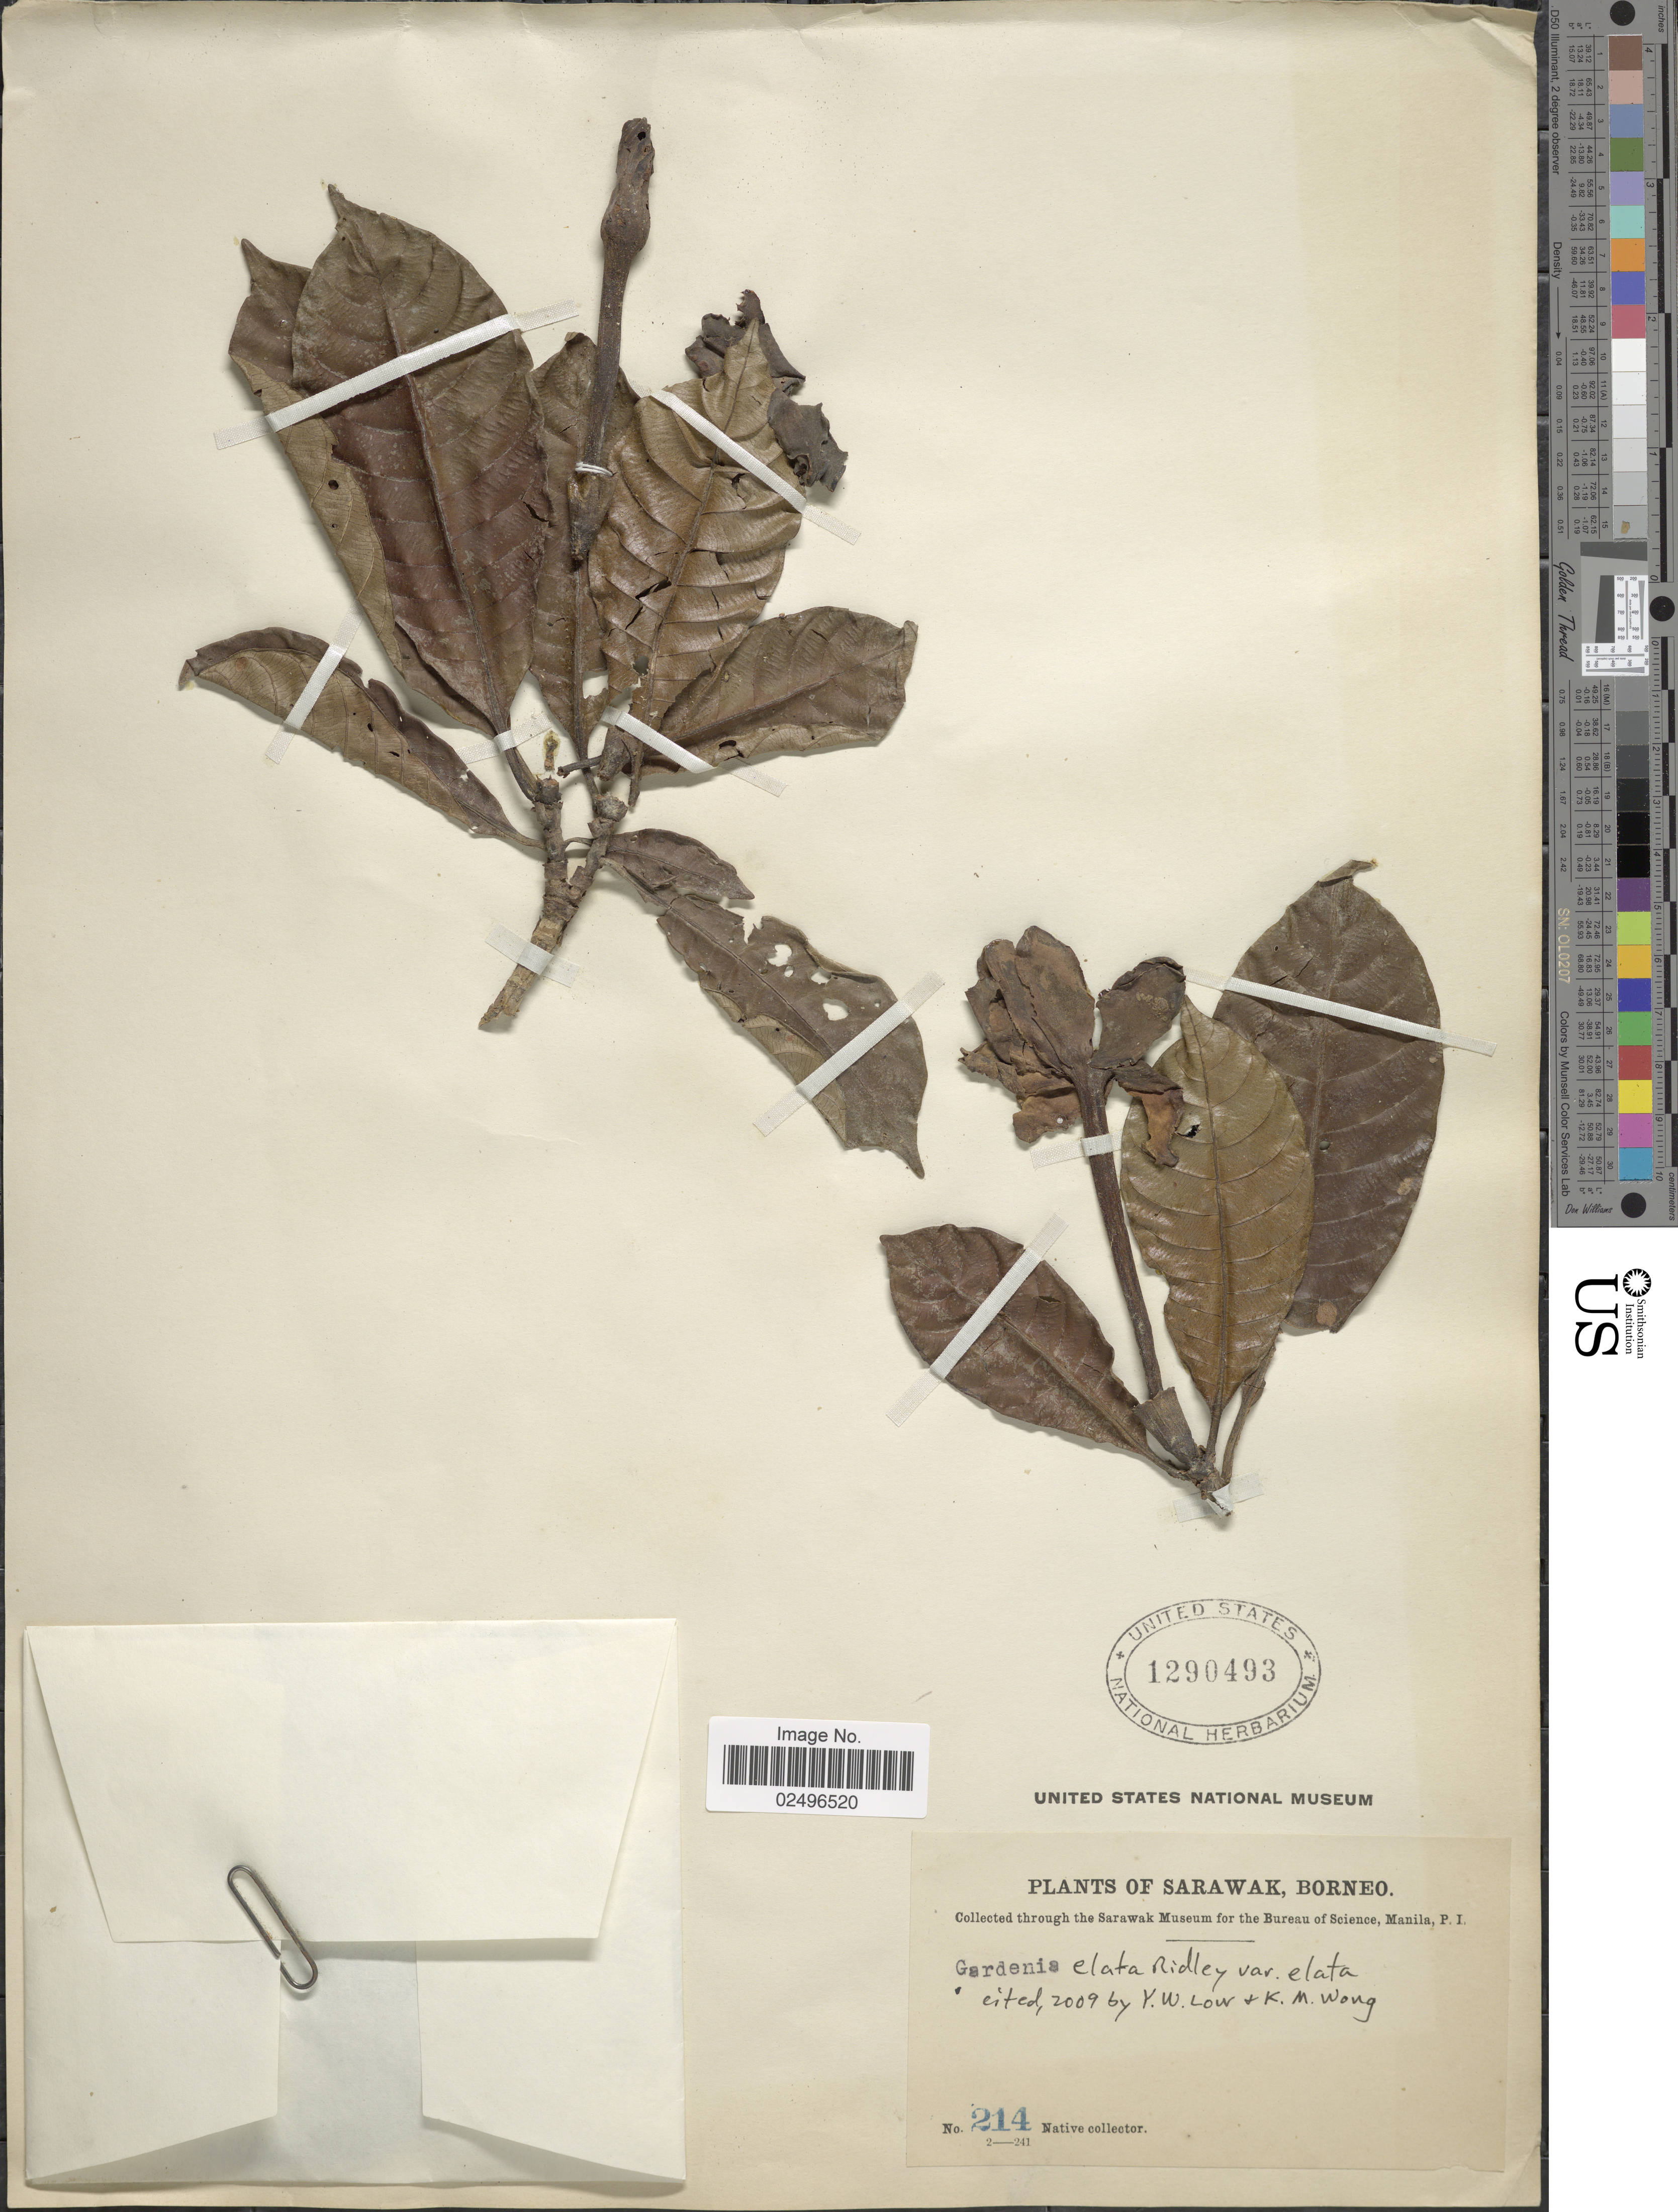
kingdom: Plantae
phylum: Tracheophyta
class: Magnoliopsida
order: Gentianales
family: Rubiaceae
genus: Gardenia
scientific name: Gardenia elata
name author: Ridl.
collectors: Native collector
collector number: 214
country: Malaysia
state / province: Sarawak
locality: Sarawak, Borneo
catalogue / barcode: US 1290493